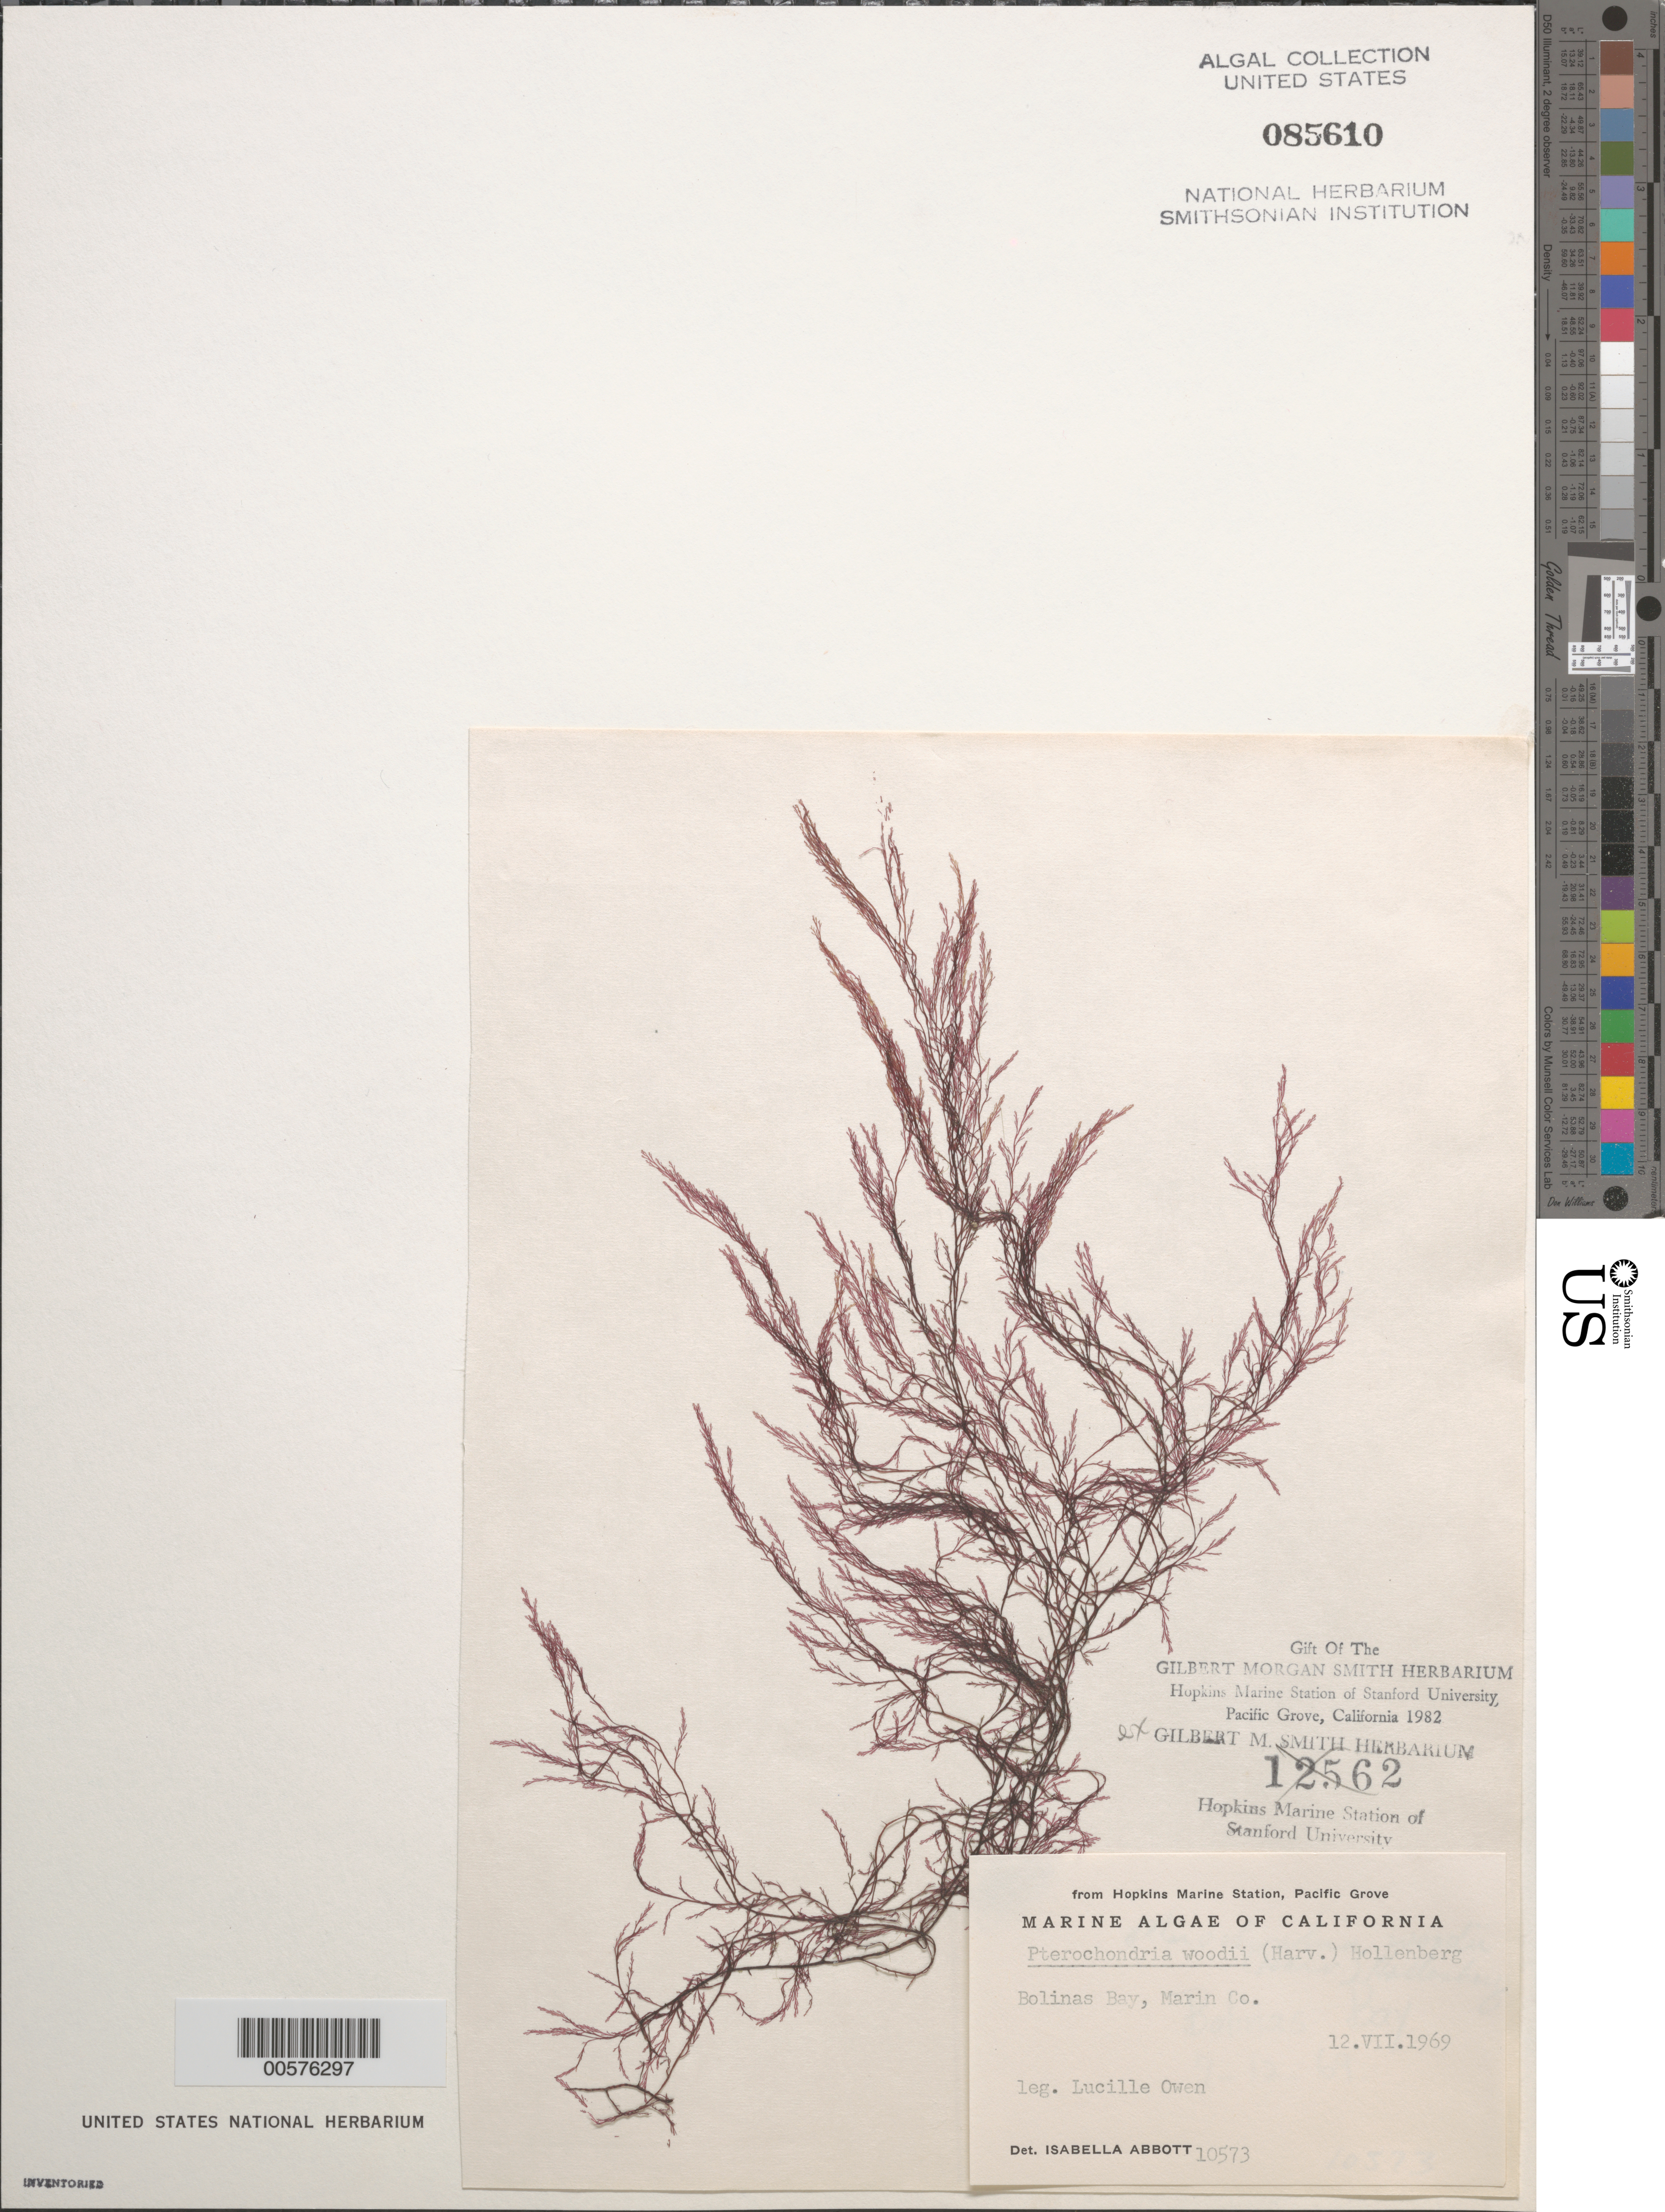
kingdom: Plantae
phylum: Rhodophyta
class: Florideophyceae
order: Ceramiales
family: Rhodomelaceae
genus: Pterochondria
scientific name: Pterochondria woodii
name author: (Harv.) Hollenb.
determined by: Abbott, Isabella A.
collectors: L. Owen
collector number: IAA 10573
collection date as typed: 12 Jul 1969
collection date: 1969-07-12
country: United States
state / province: California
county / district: Marin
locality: Bolinas Bay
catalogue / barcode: US 85610